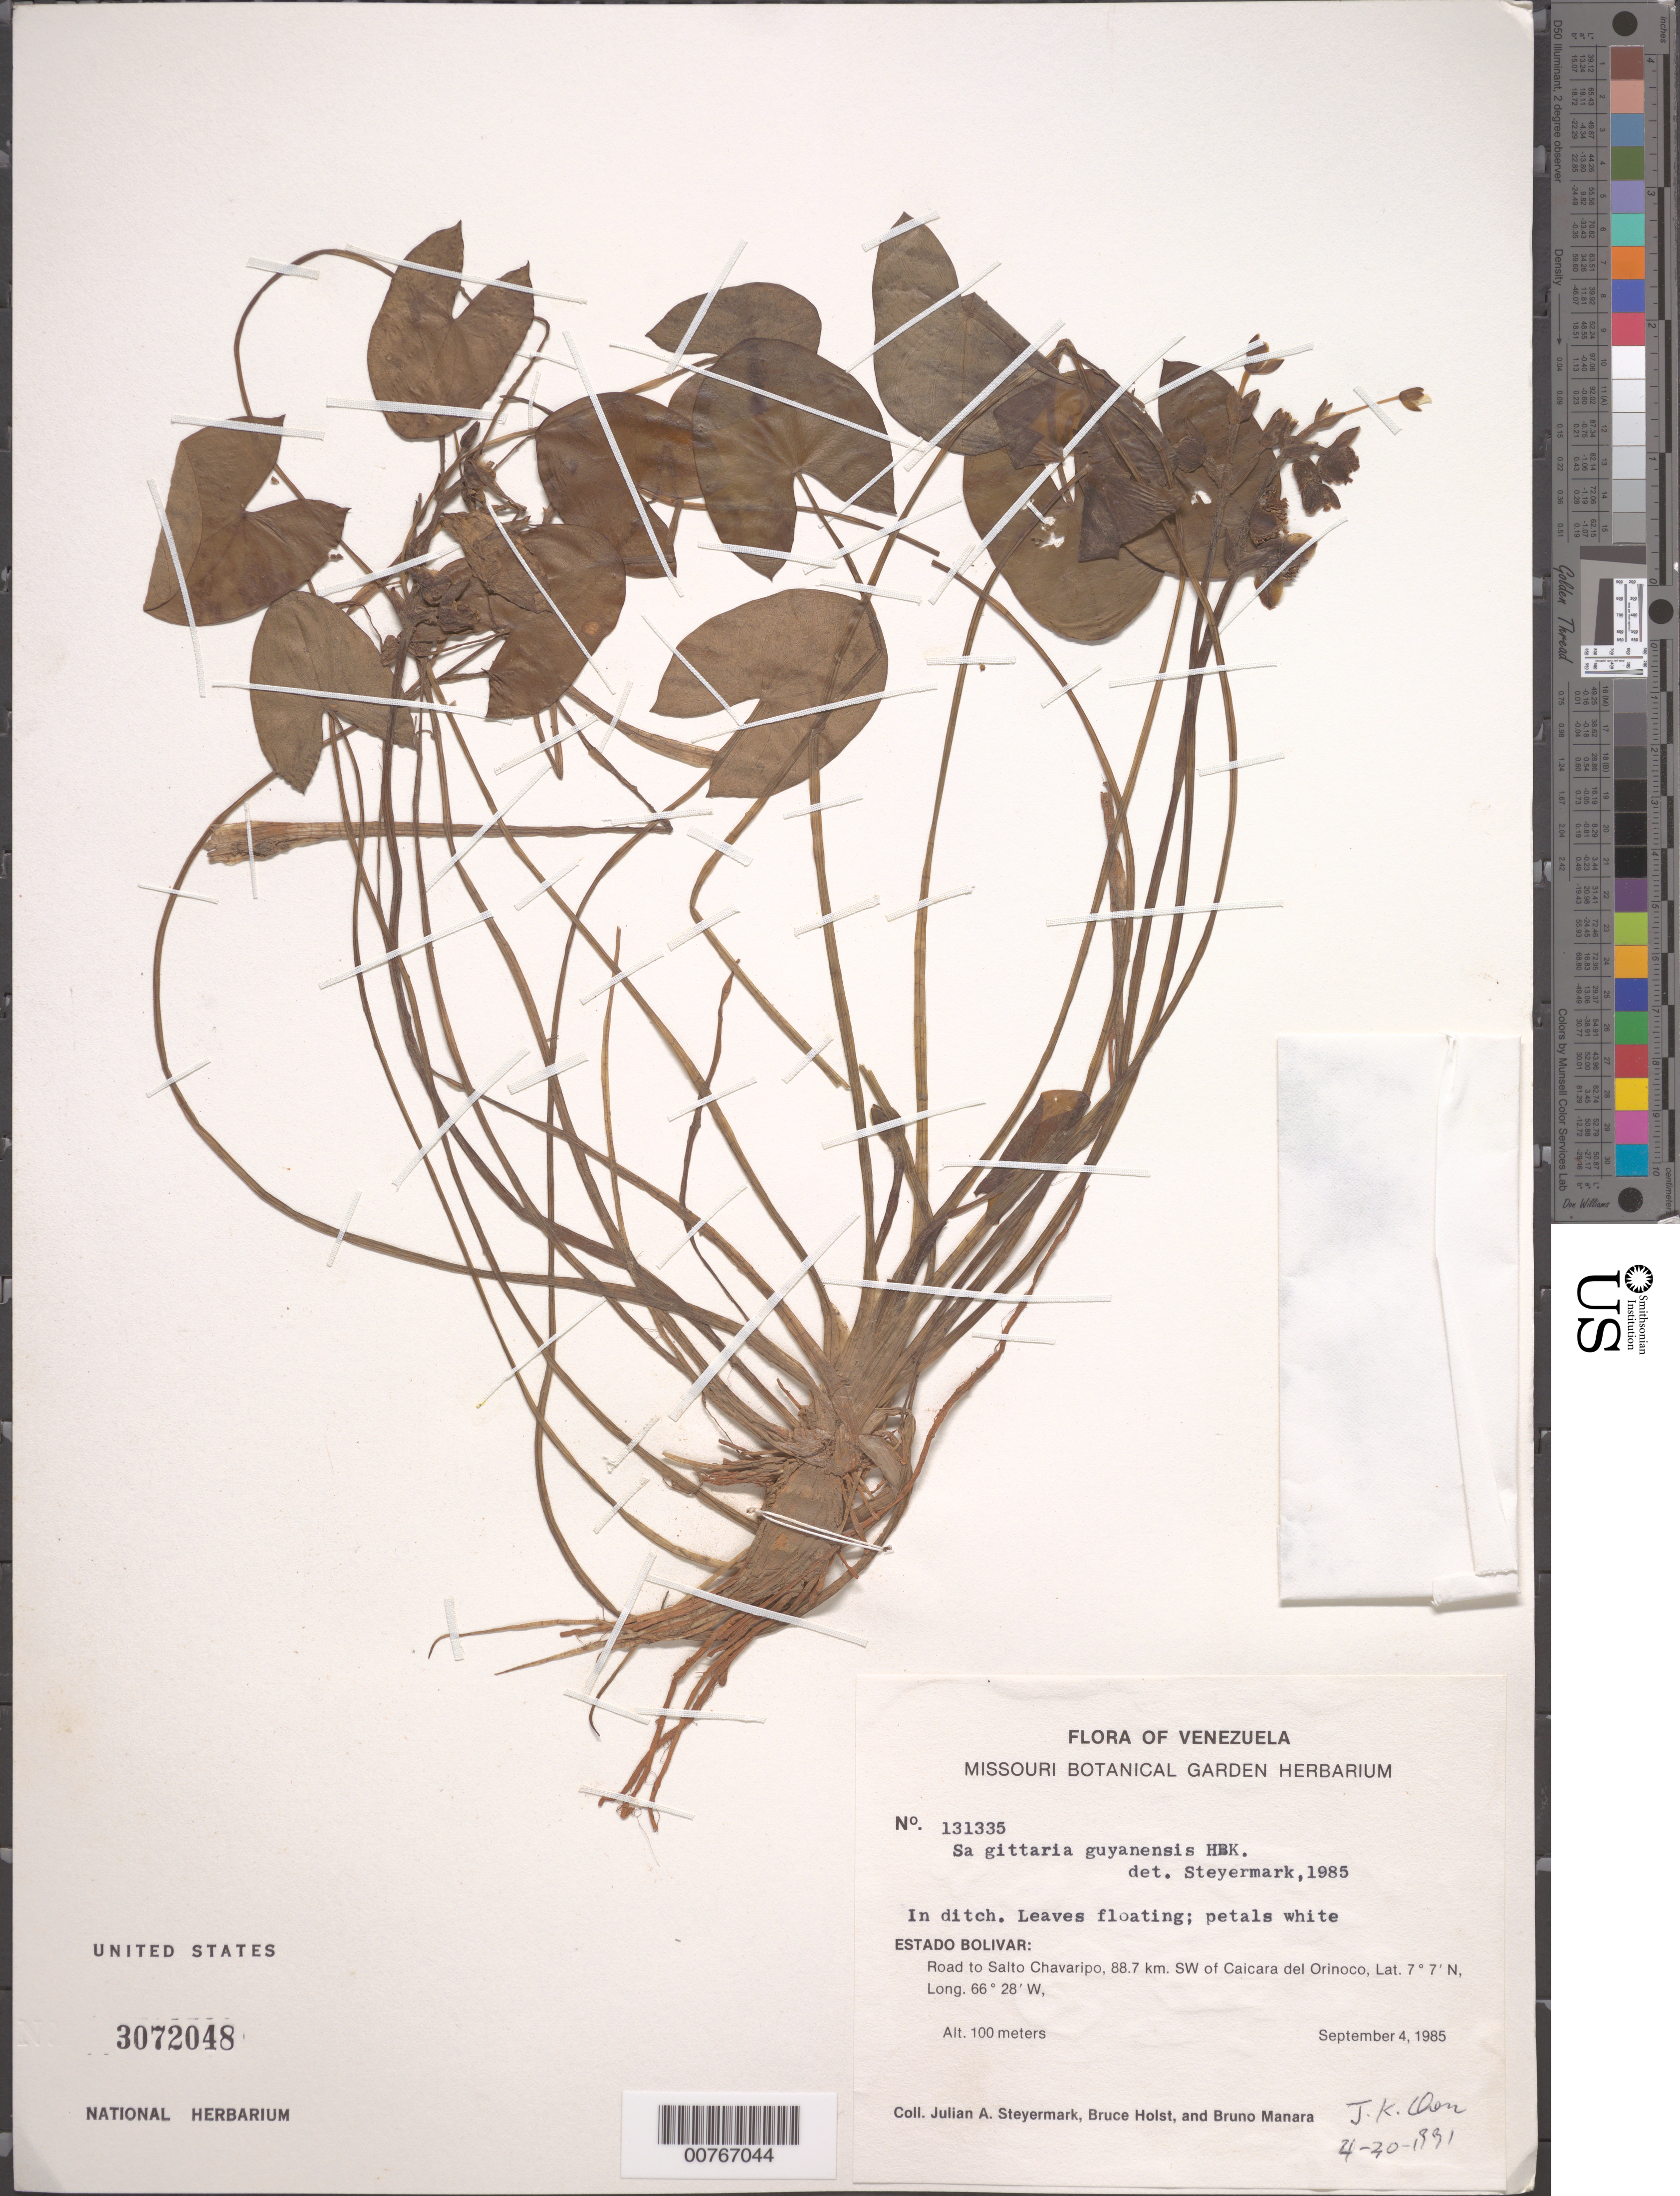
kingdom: Plantae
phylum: Tracheophyta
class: Liliopsida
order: Alismatales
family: Alismataceae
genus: Echinodorus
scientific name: Echinodorus guianensis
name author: (Kunth) Griseb.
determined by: Chen, J. K.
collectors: J. Steyermark, B. Holst & B. Manara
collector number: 131335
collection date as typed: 4-Sep-85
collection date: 1985-09-04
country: Venezuela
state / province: Bolívar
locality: Salto Chavaripo road, 88.7 km SW of Caicara del Orinoco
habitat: In ditch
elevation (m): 100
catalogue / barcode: US 3072048